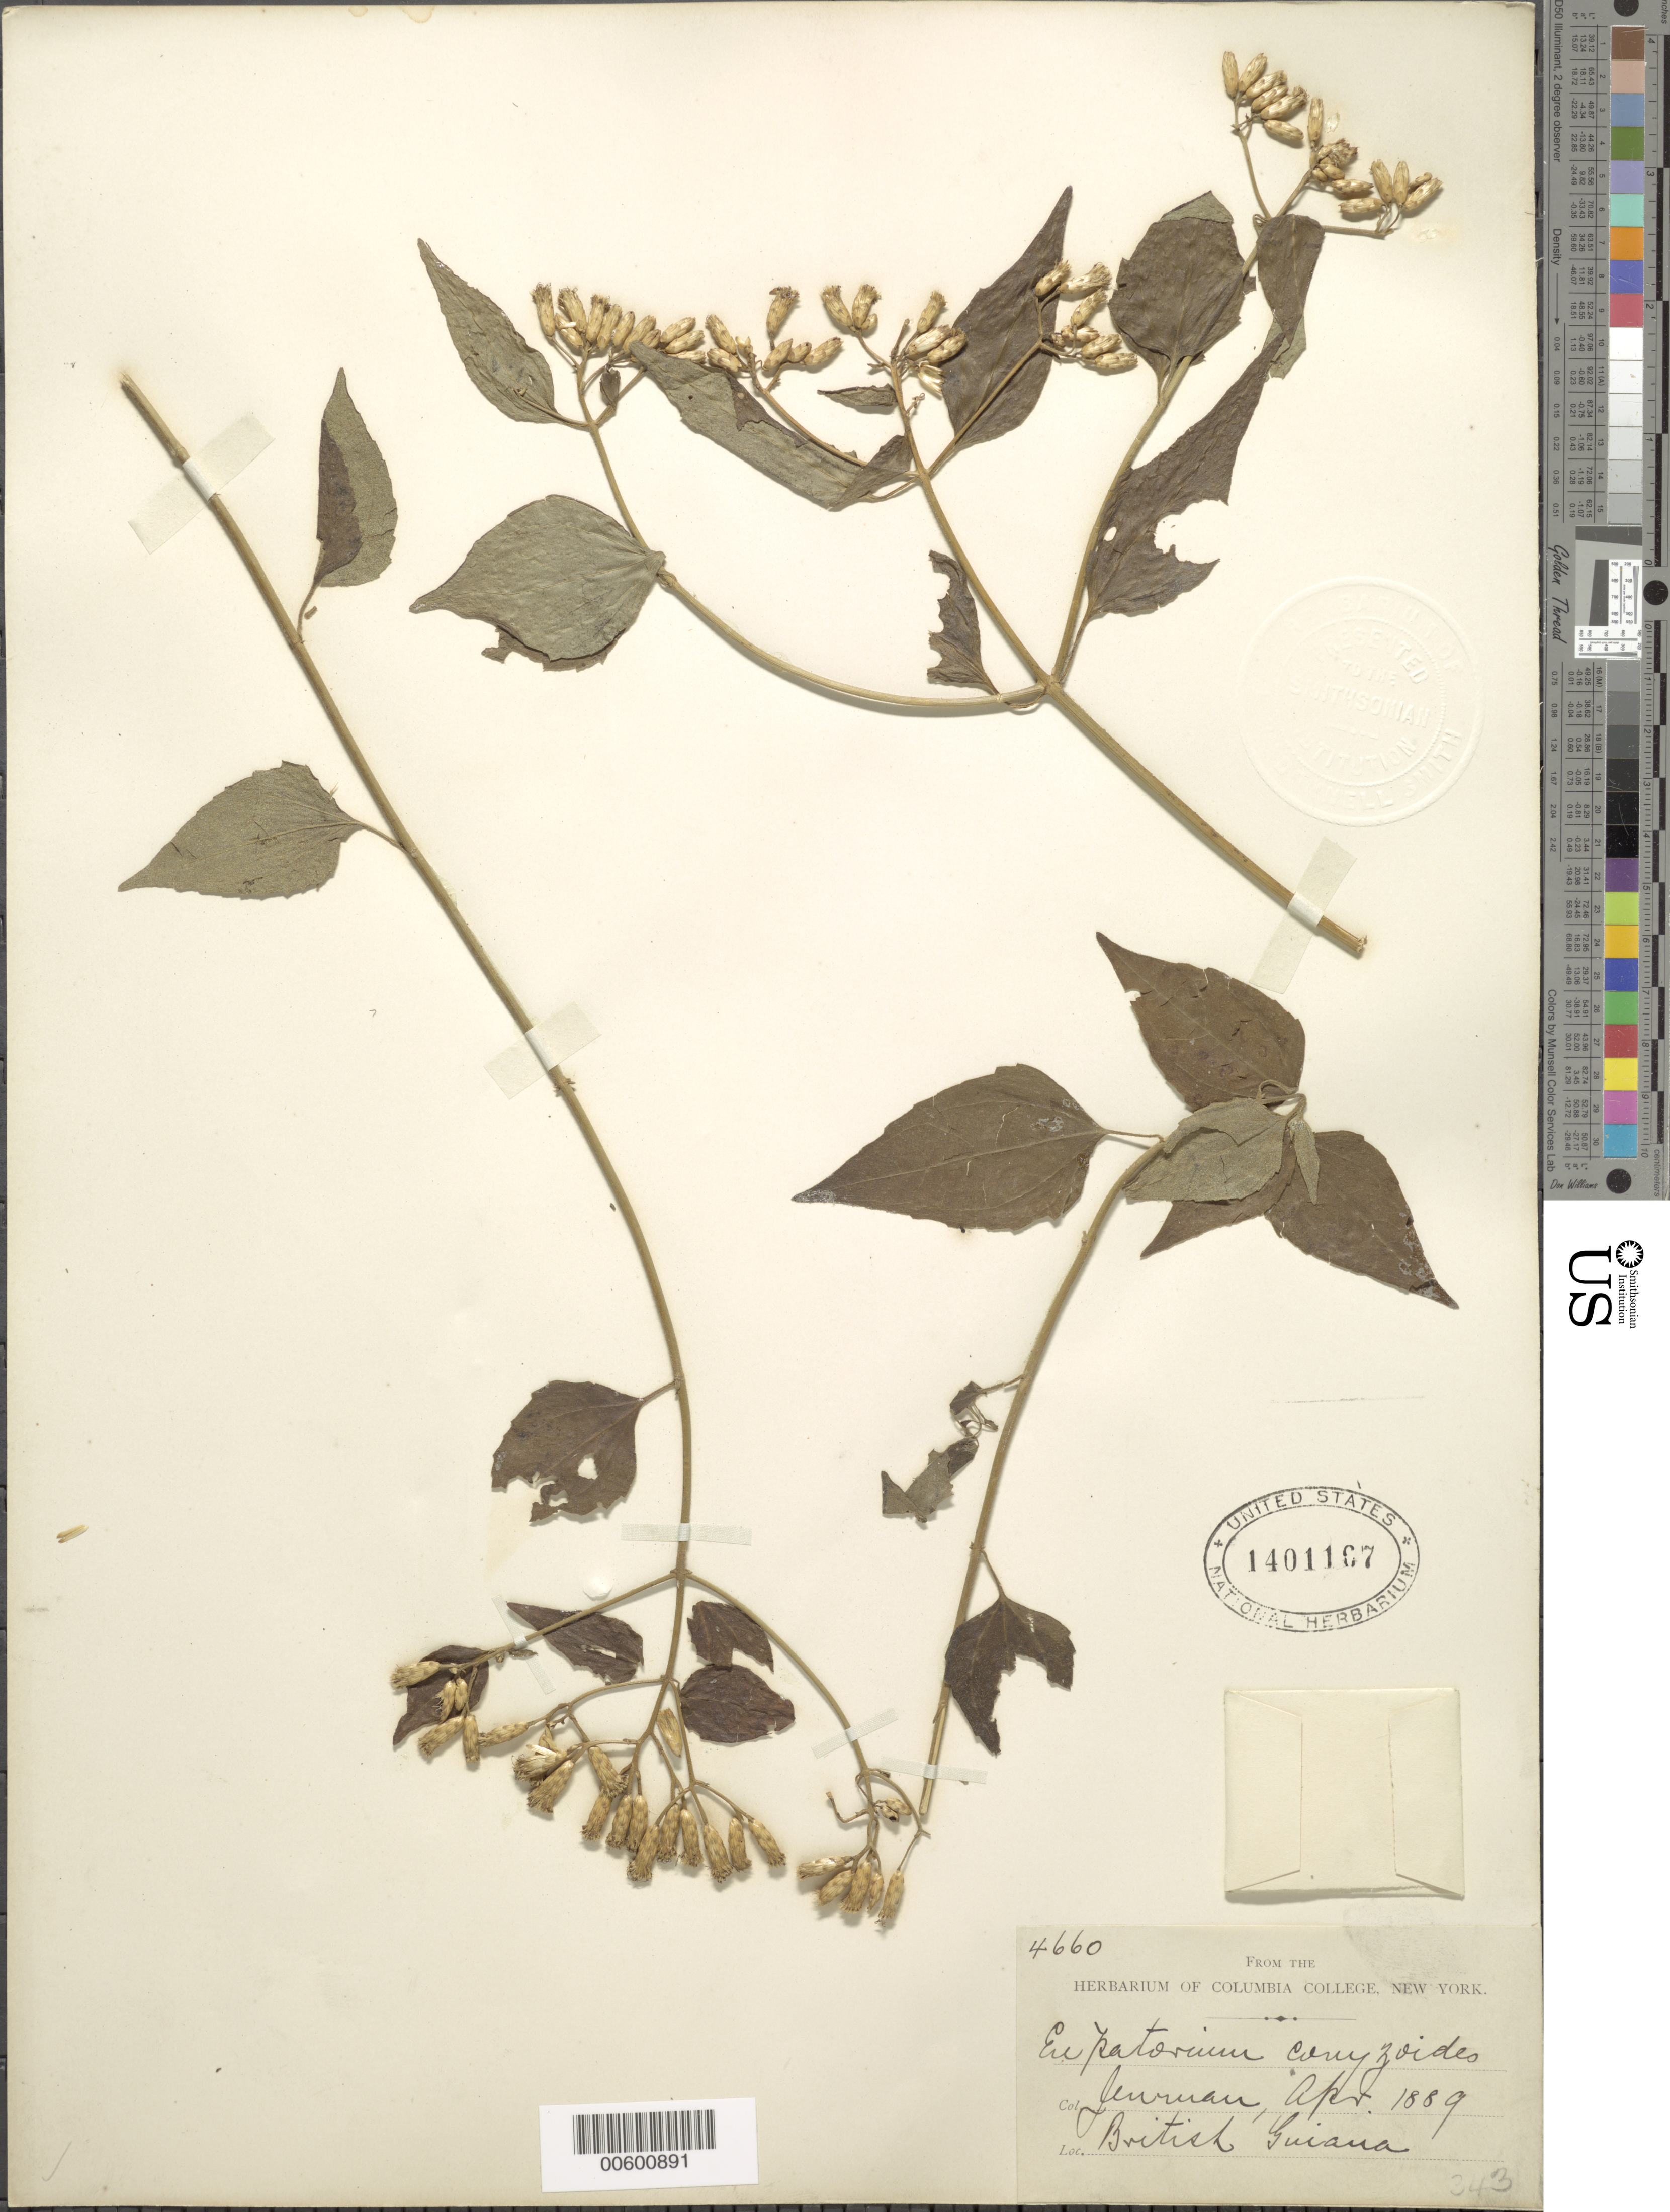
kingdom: Plantae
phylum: Tracheophyta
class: Magnoliopsida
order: Asterales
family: Asteraceae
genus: Chromolaena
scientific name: Chromolaena odorata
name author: (L.) R.M. King & H. Rob.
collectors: G. S. Jenman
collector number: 4660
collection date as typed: April 1889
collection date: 1889-04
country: Guyana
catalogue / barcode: US 1401167